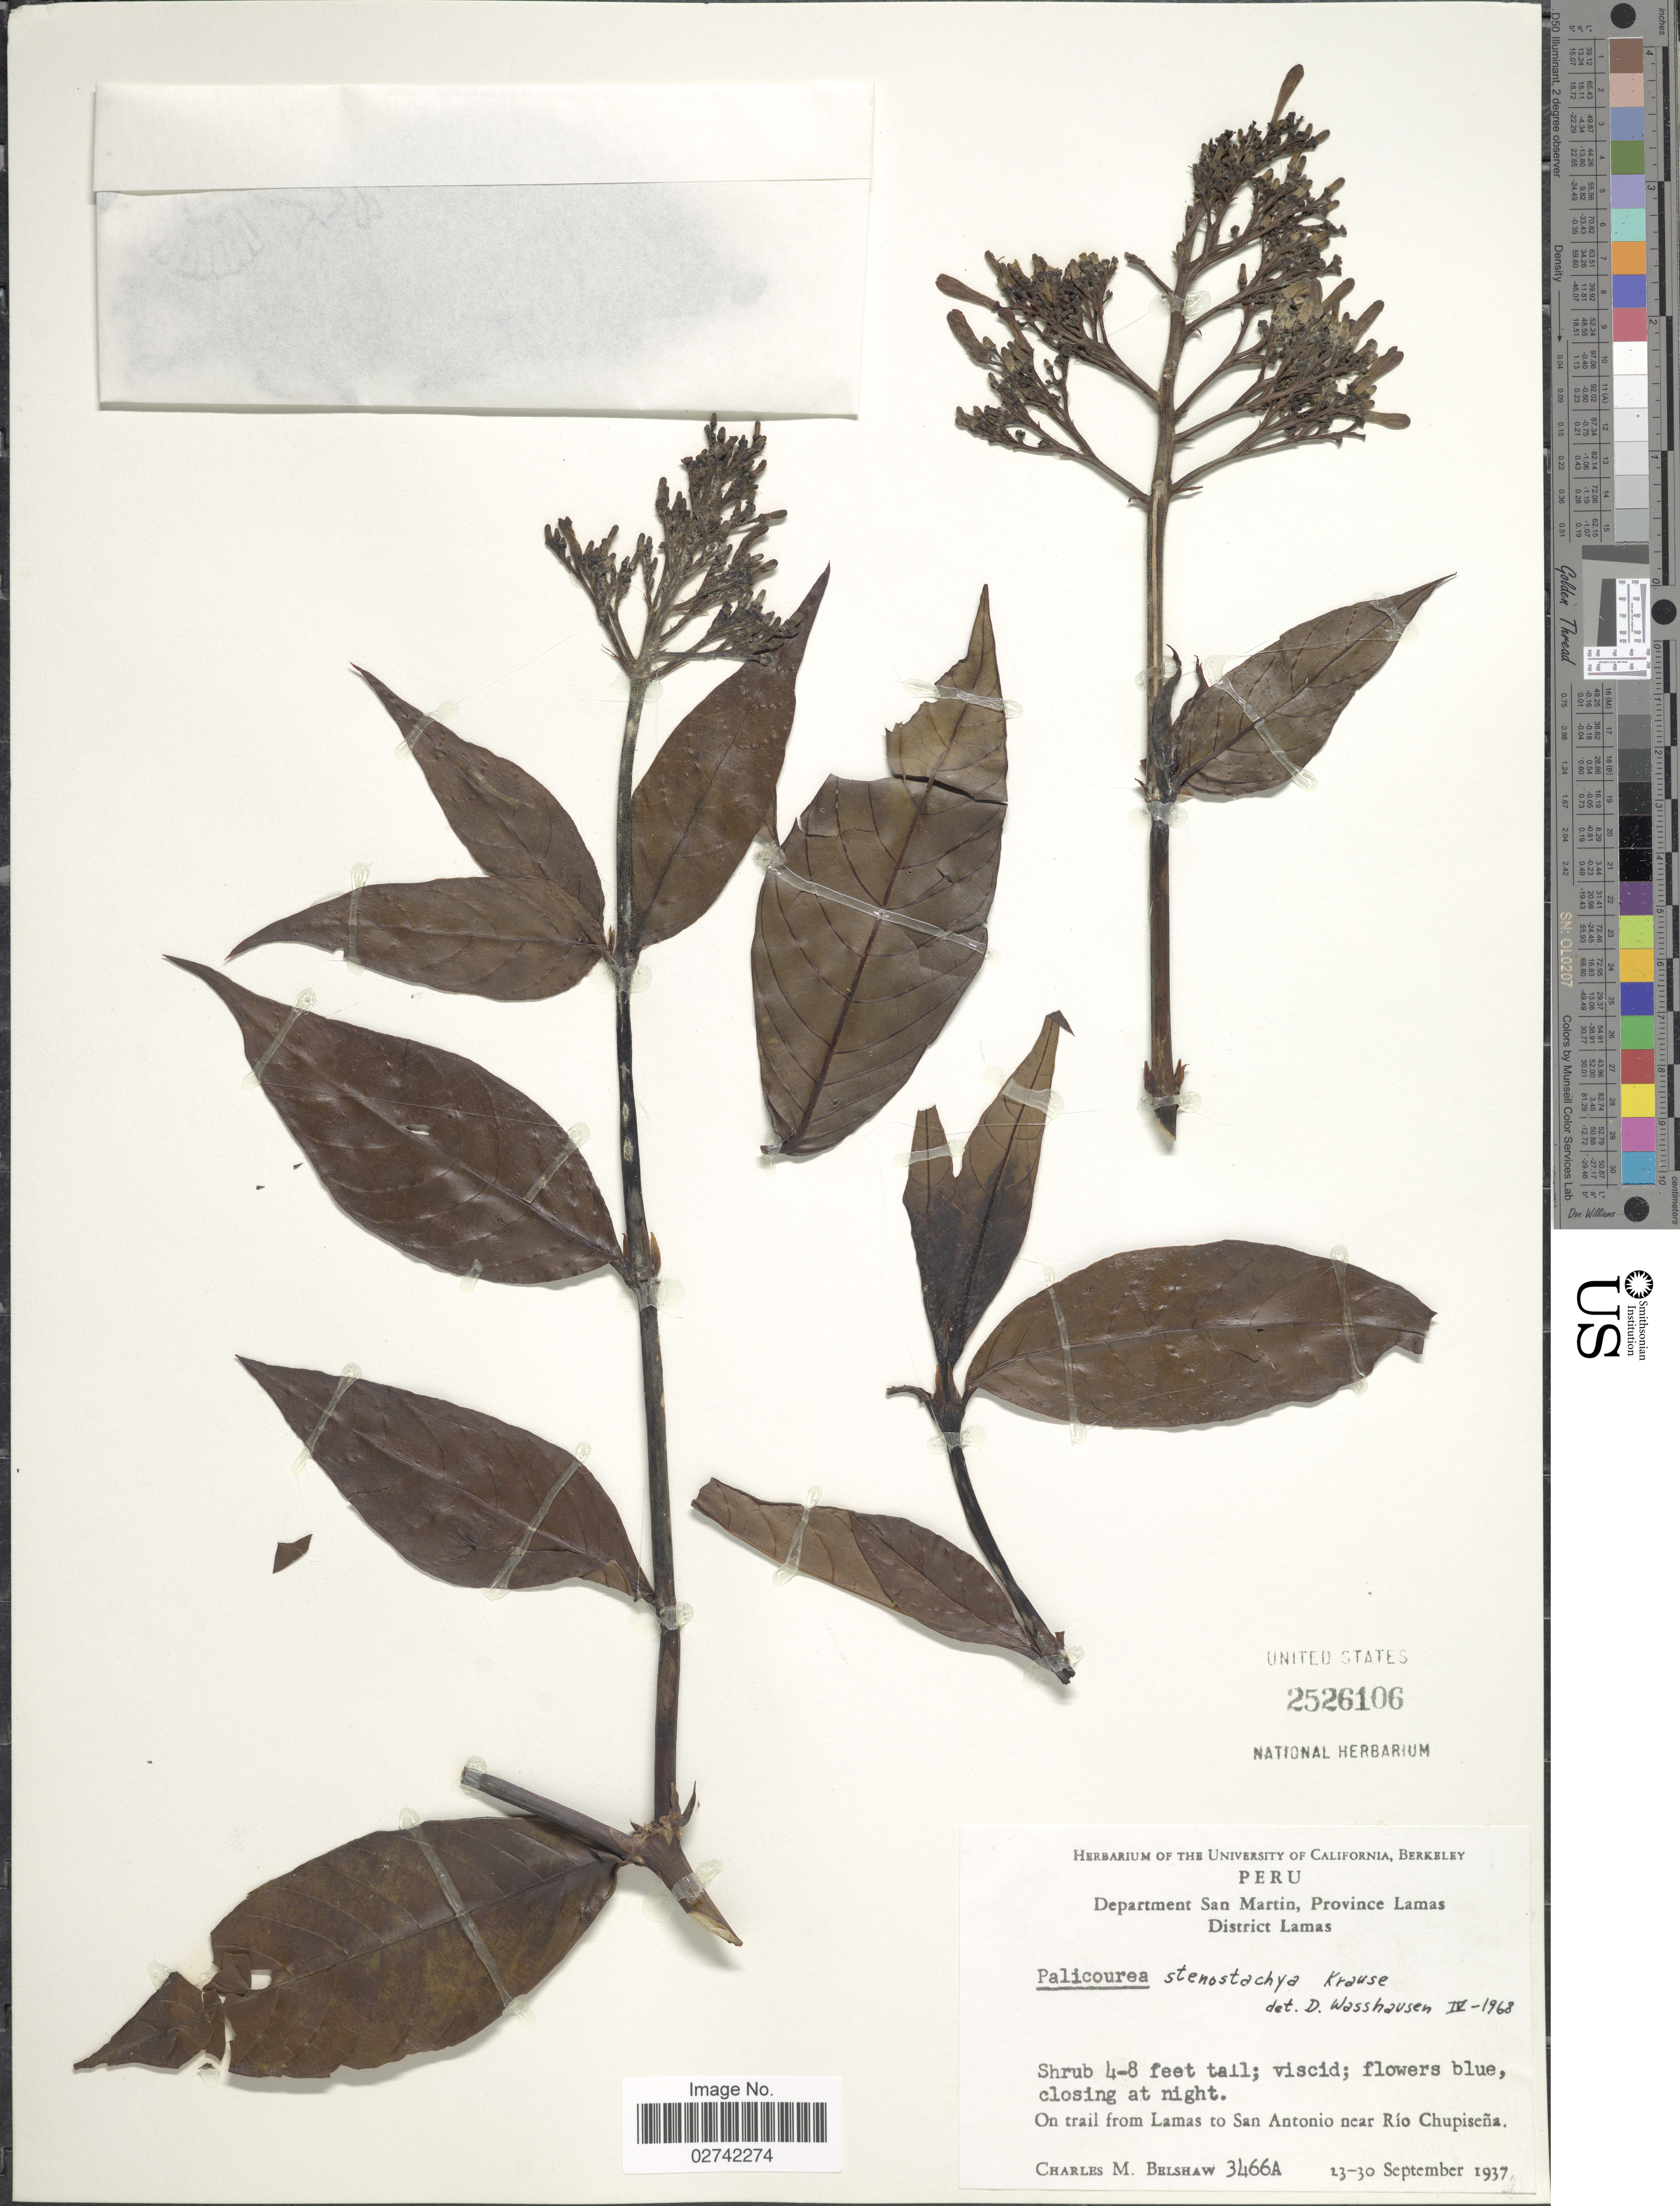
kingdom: Plantae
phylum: Tracheophyta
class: Magnoliopsida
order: Gentianales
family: Rubiaceae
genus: Palicourea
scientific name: Palicourea stenostachya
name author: (Standl.) C.M. Taylor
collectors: C. Shaw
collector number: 3466A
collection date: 1937-09-23/1937-09-30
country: Peru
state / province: San Martín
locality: Province Lamas, District Lamas, on trail from Lamas to San Antonio near Rio Chupisena.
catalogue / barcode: US 2526106